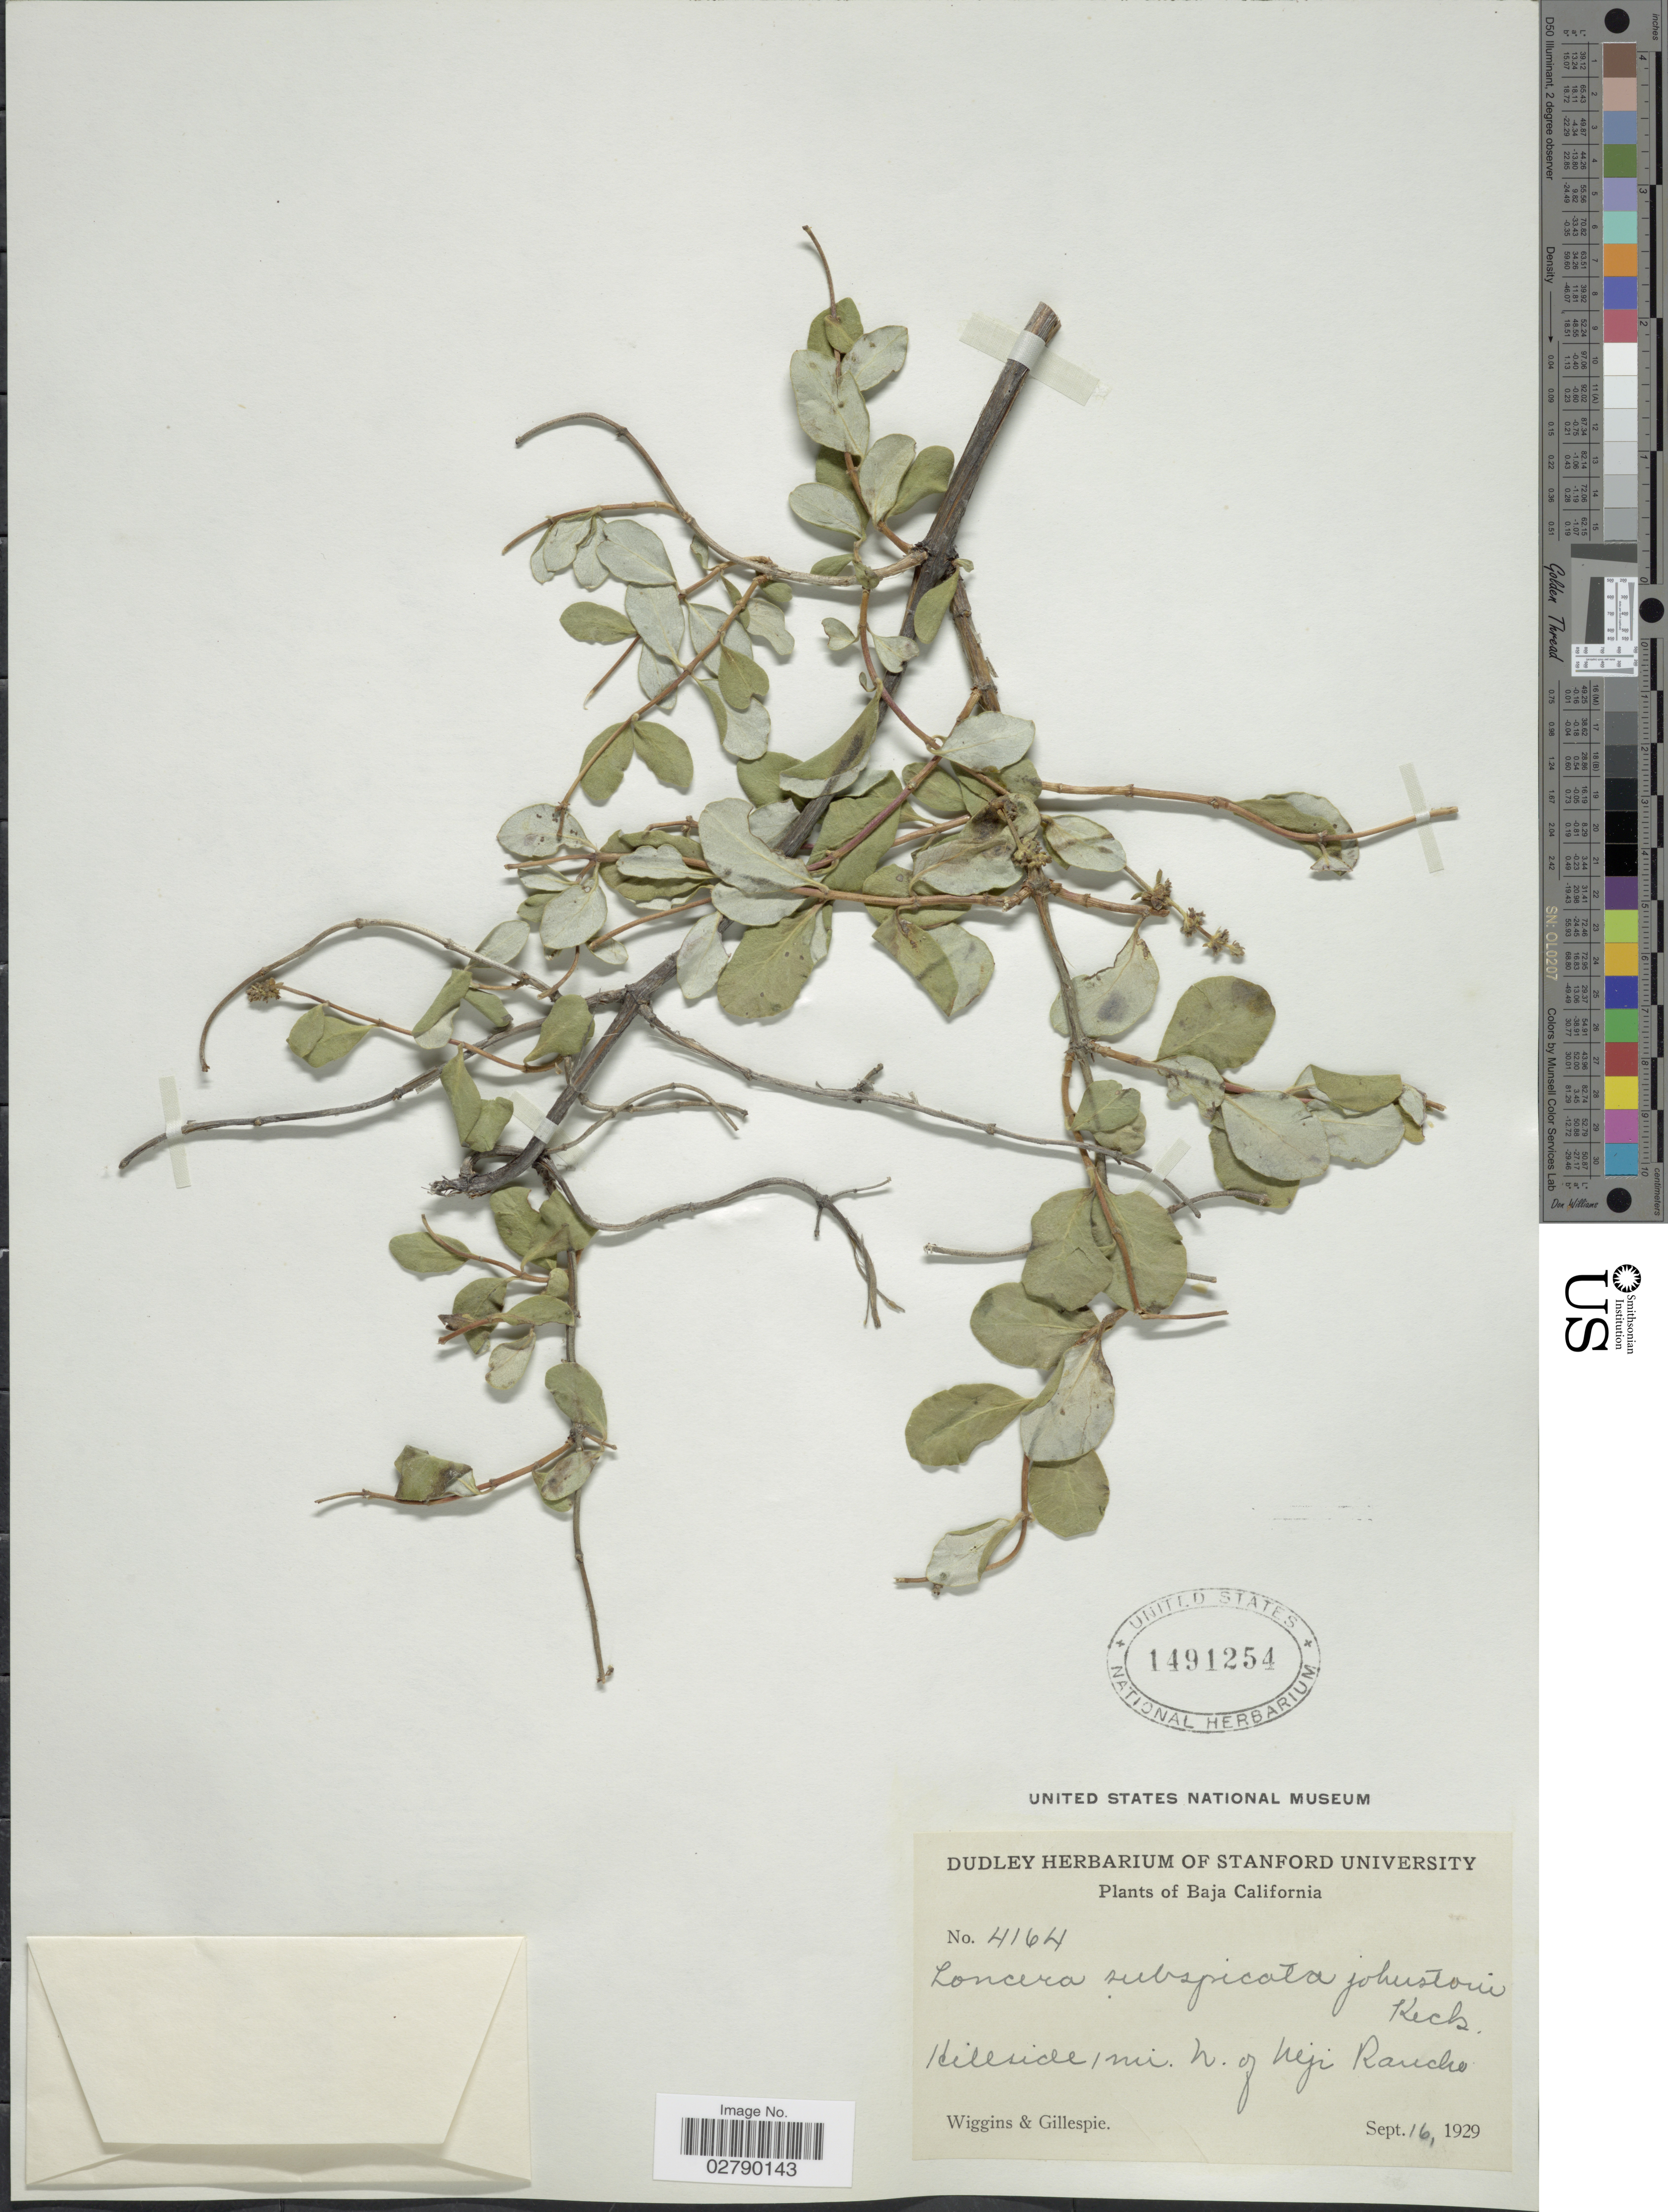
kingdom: Plantae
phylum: Tracheophyta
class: Magnoliopsida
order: Dipsacales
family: Caprifoliaceae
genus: Lonicera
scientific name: Lonicera subspicata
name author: Hook. & Arn.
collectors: -- Wiggins & -- Gillespie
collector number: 4164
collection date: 1929-09-16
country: Mexico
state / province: Baja California Norte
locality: Hillside 1 mi. N. of Neji Rancho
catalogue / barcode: US 1491254